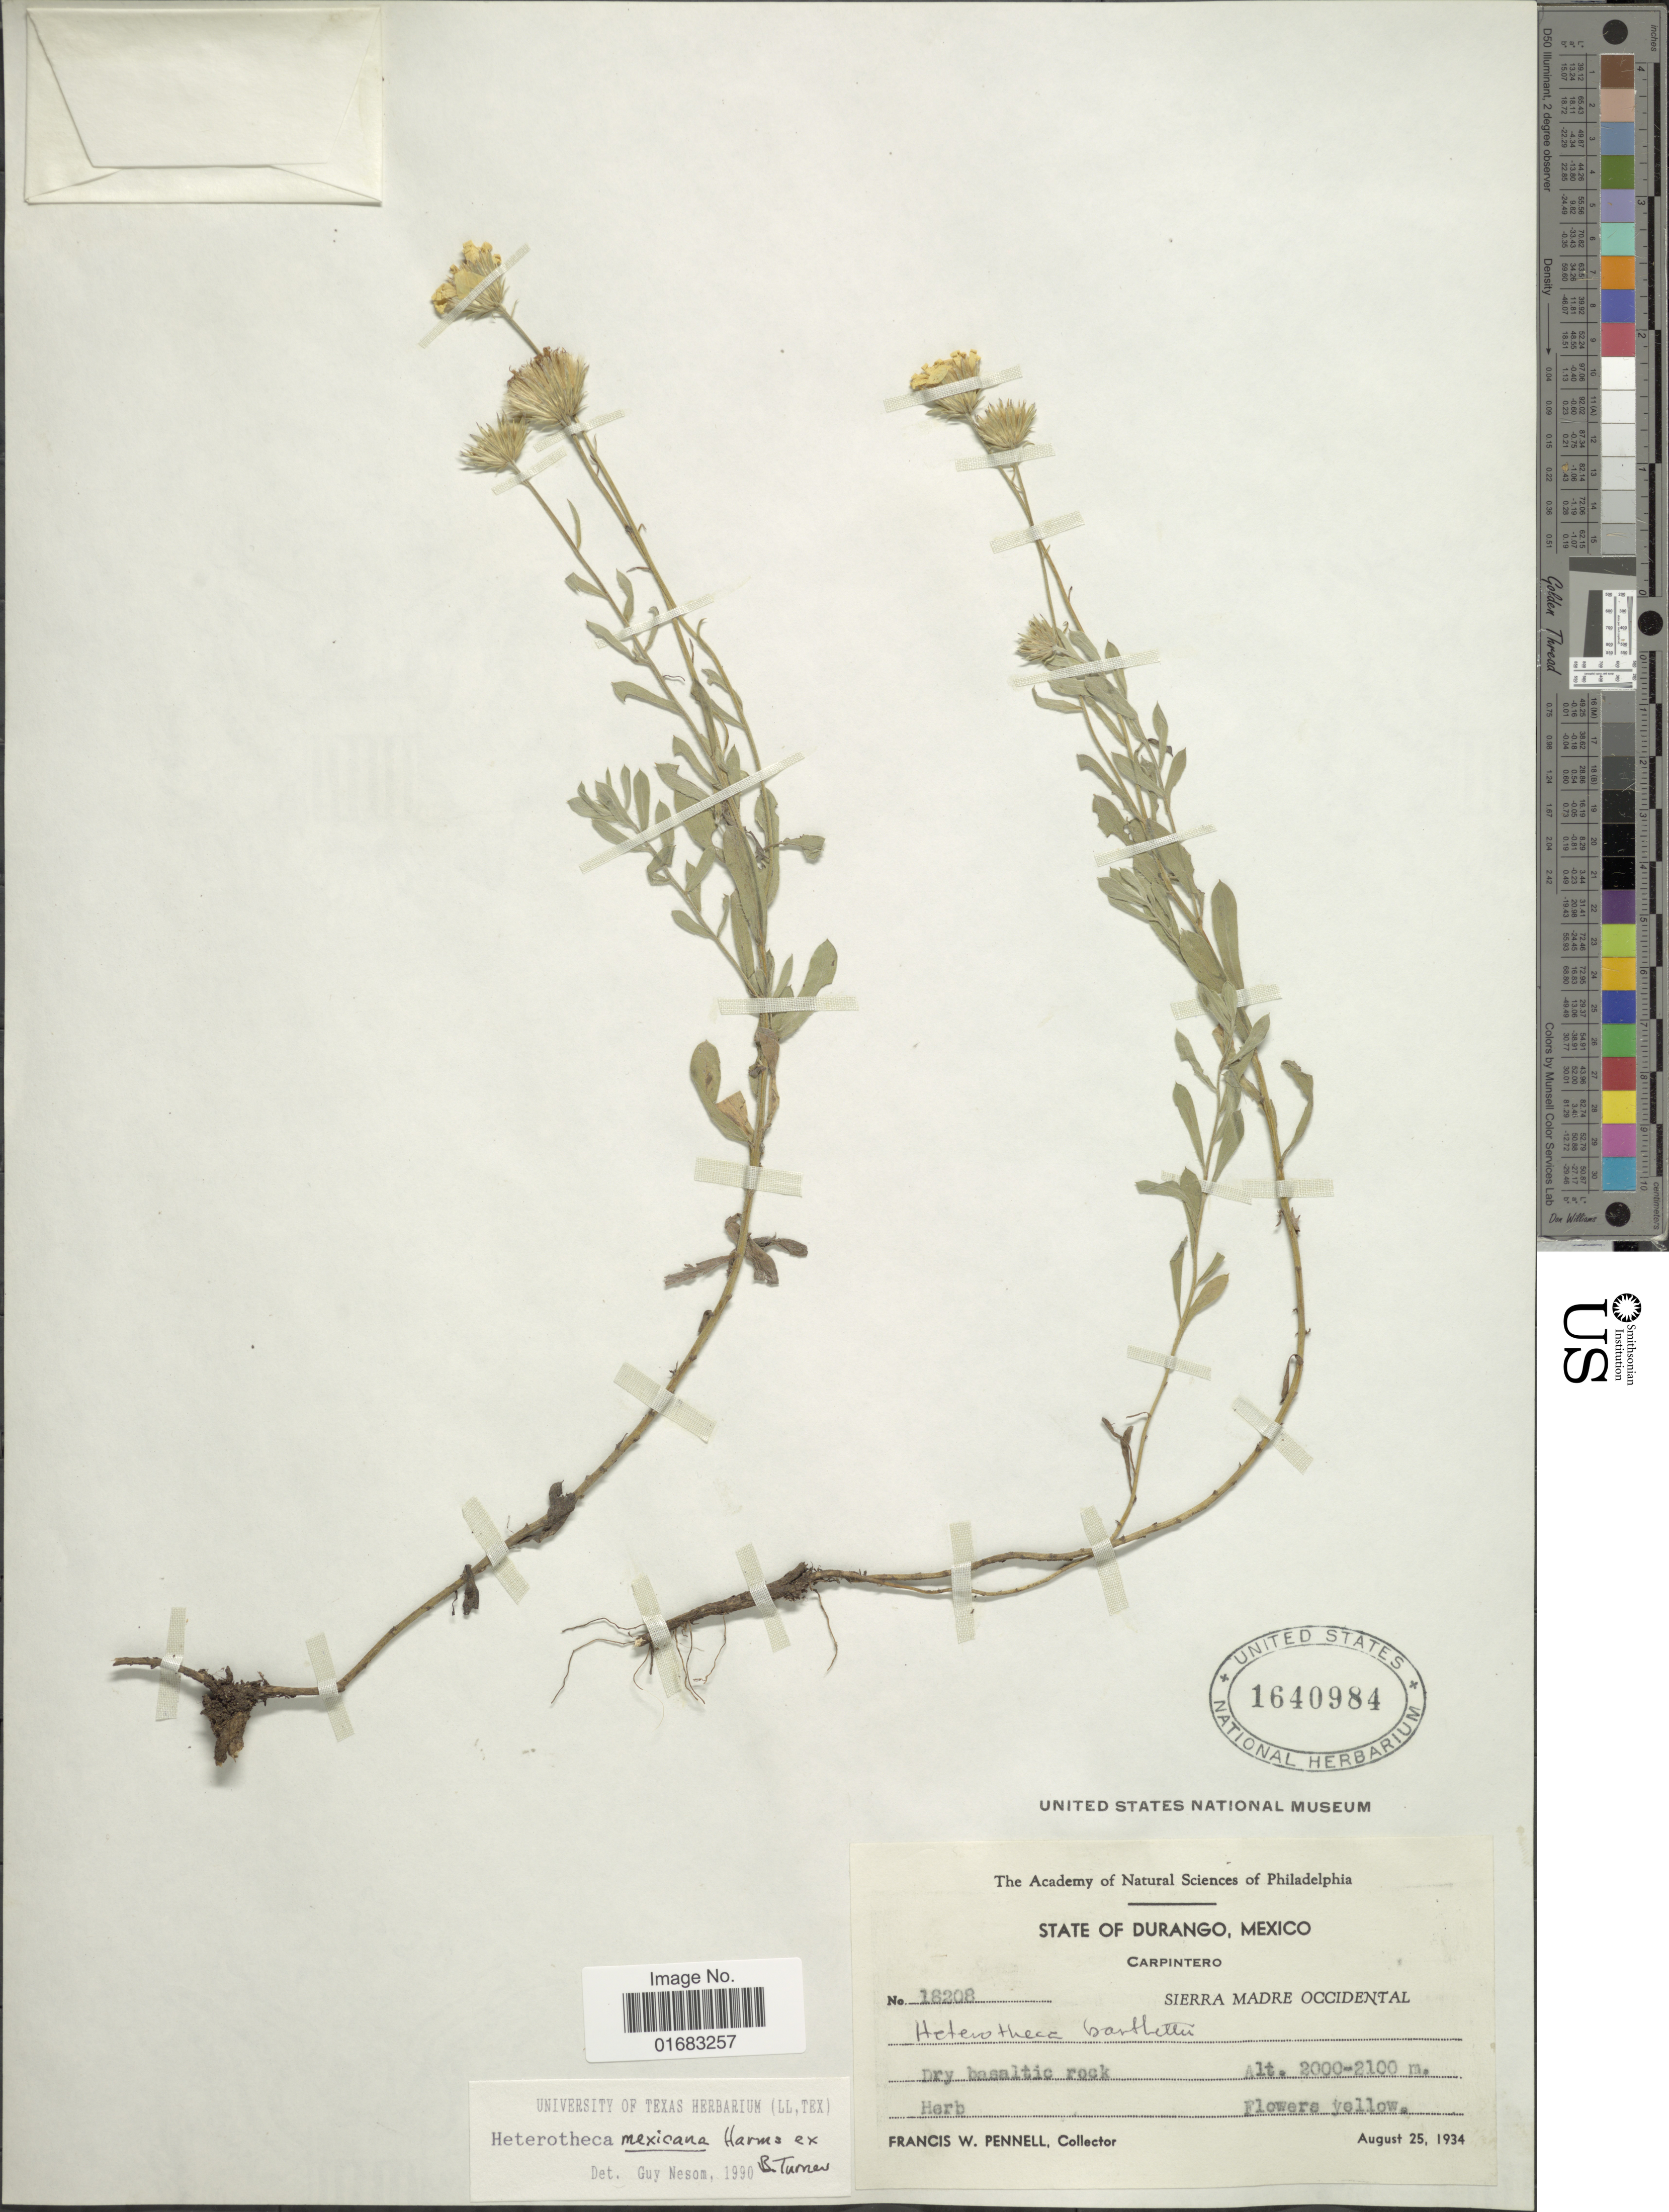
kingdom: Plantae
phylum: Tracheophyta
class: Magnoliopsida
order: Asterales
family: Asteraceae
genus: Heterotheca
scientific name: Heterotheca mexicana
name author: V.L. Harms ex B.L. Turner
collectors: F. W. Pennell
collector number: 18208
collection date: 1934-08-25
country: Mexico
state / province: Durango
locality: State of Durango, Mexico. Carpintero. Sierra Madre Occidental. Dry basaltic rock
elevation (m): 2000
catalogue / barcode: US 1640984